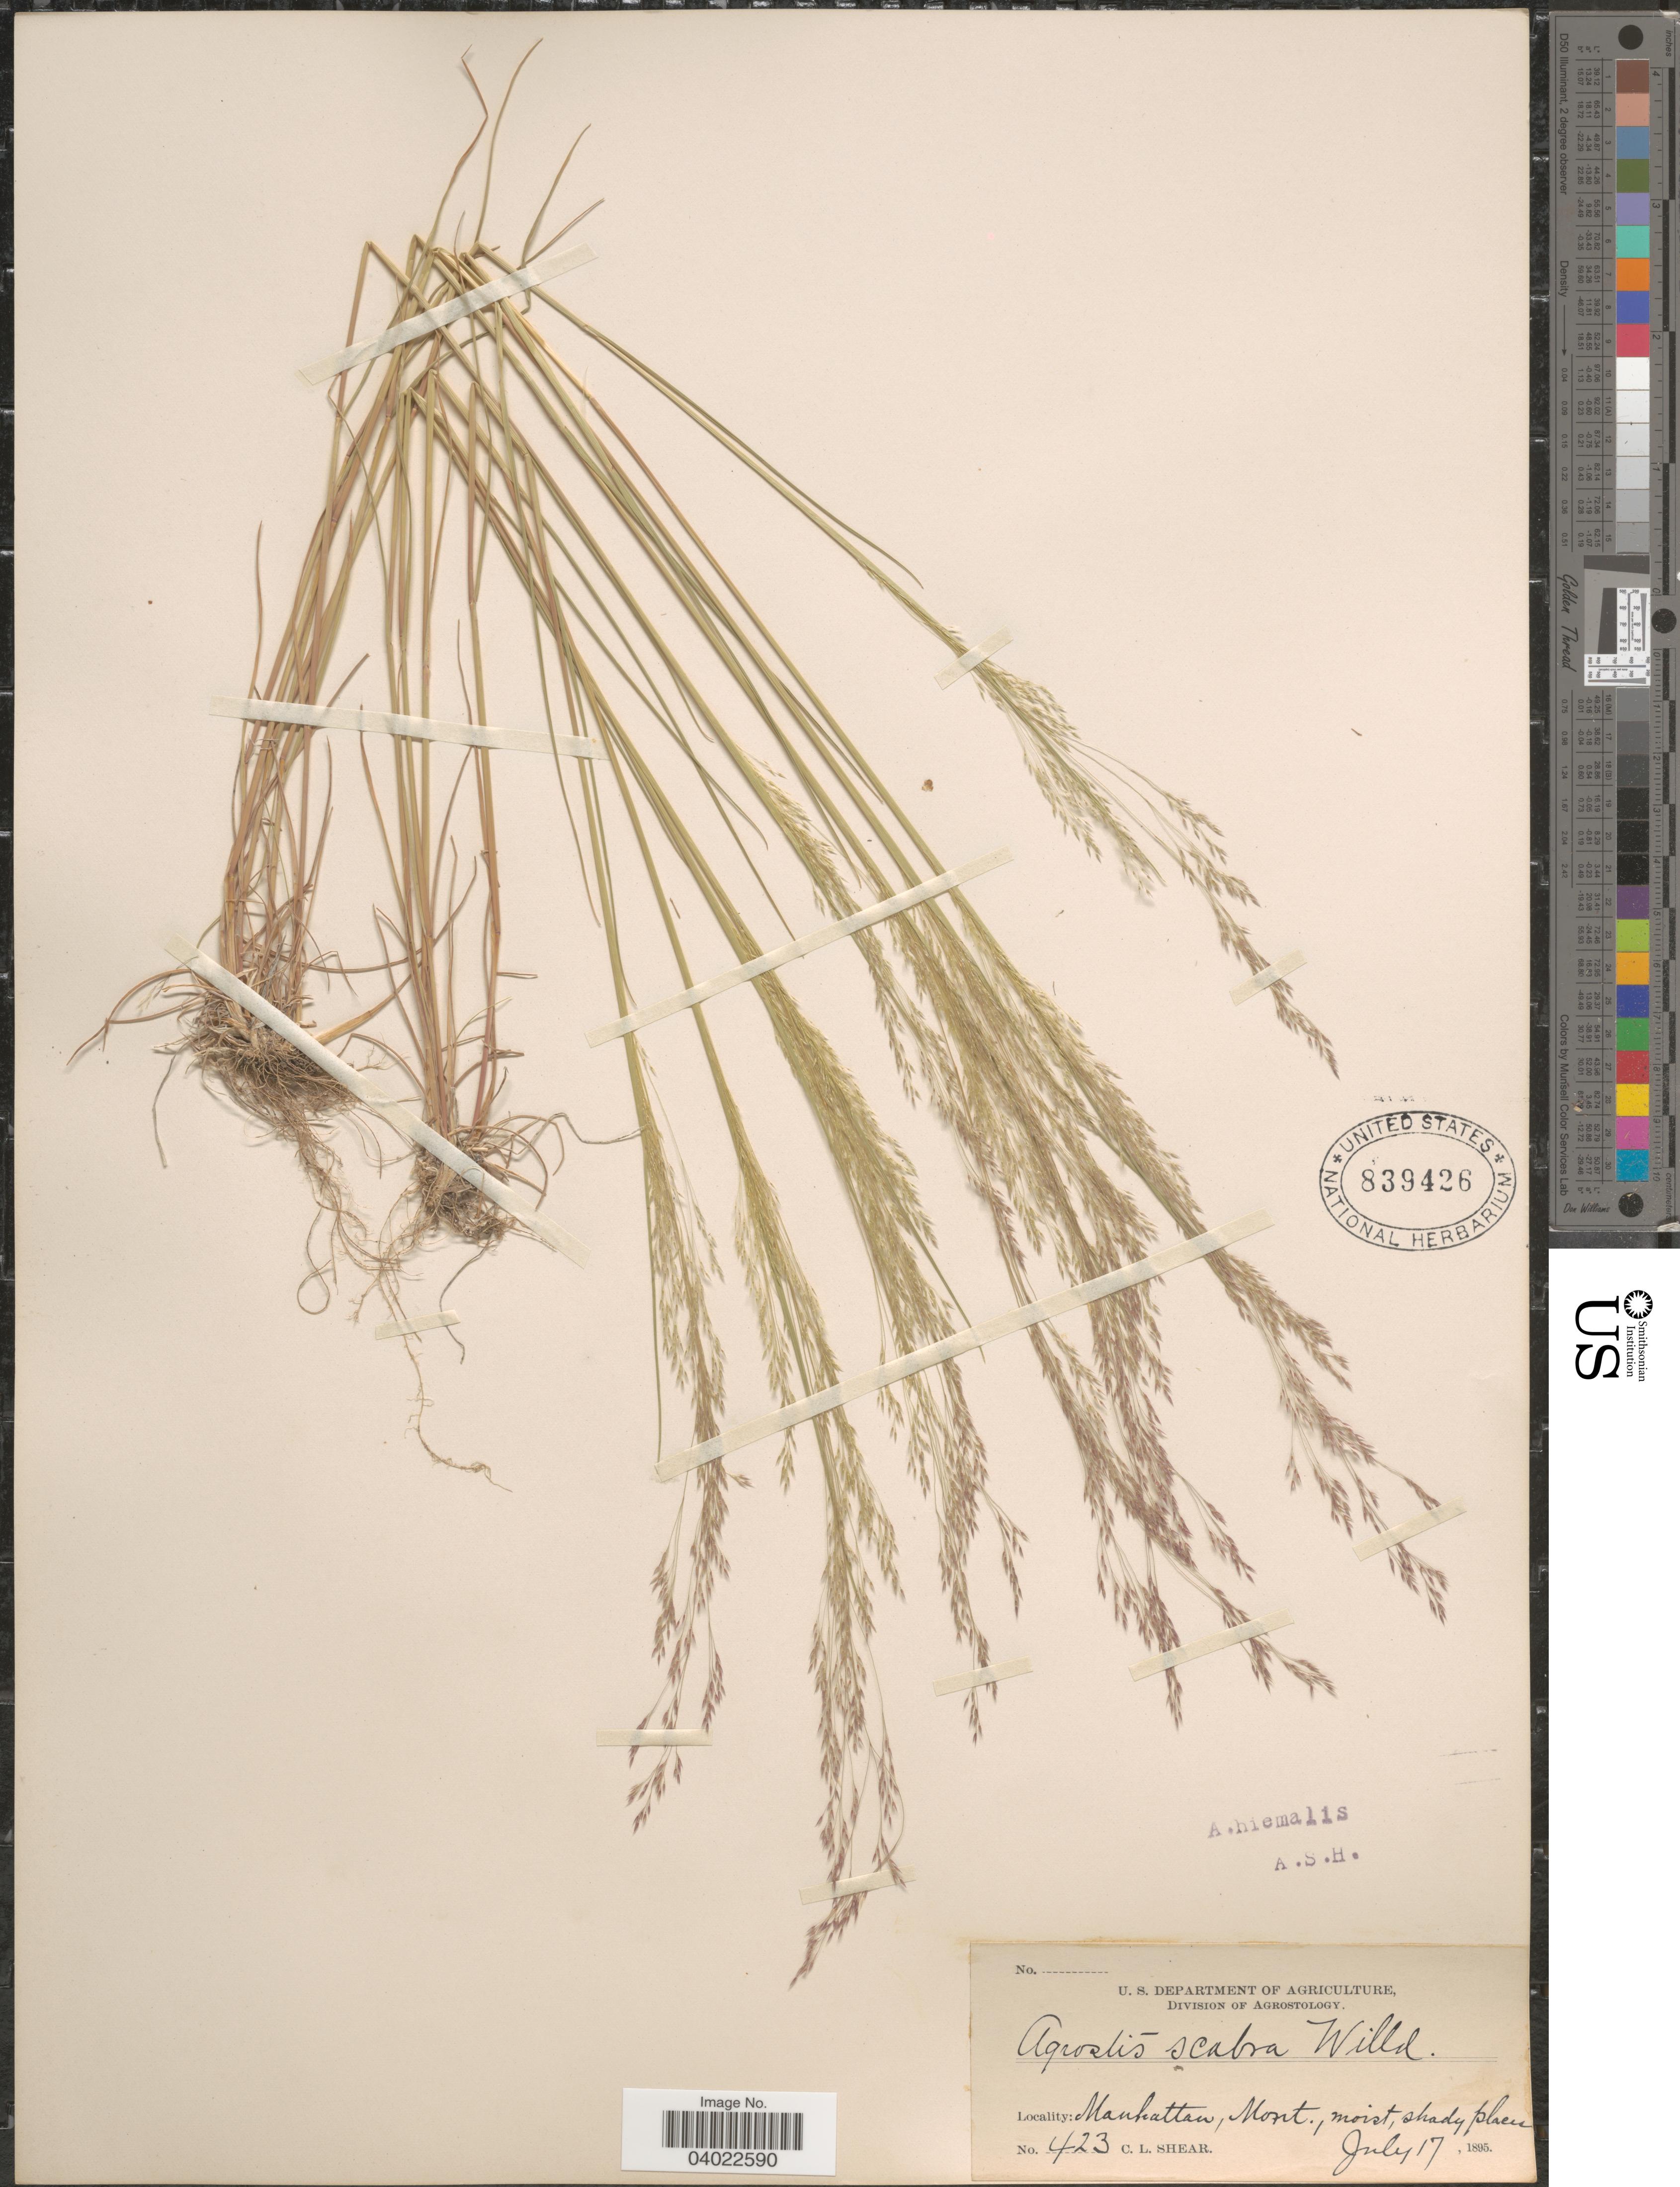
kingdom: Plantae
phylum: Tracheophyta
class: Liliopsida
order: Poales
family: Poaceae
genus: Agrostis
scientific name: Agrostis scabra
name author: Willd.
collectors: C. L. Shear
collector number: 423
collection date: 1895-07-17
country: United States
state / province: Montana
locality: Manhattan.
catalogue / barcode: US 839426